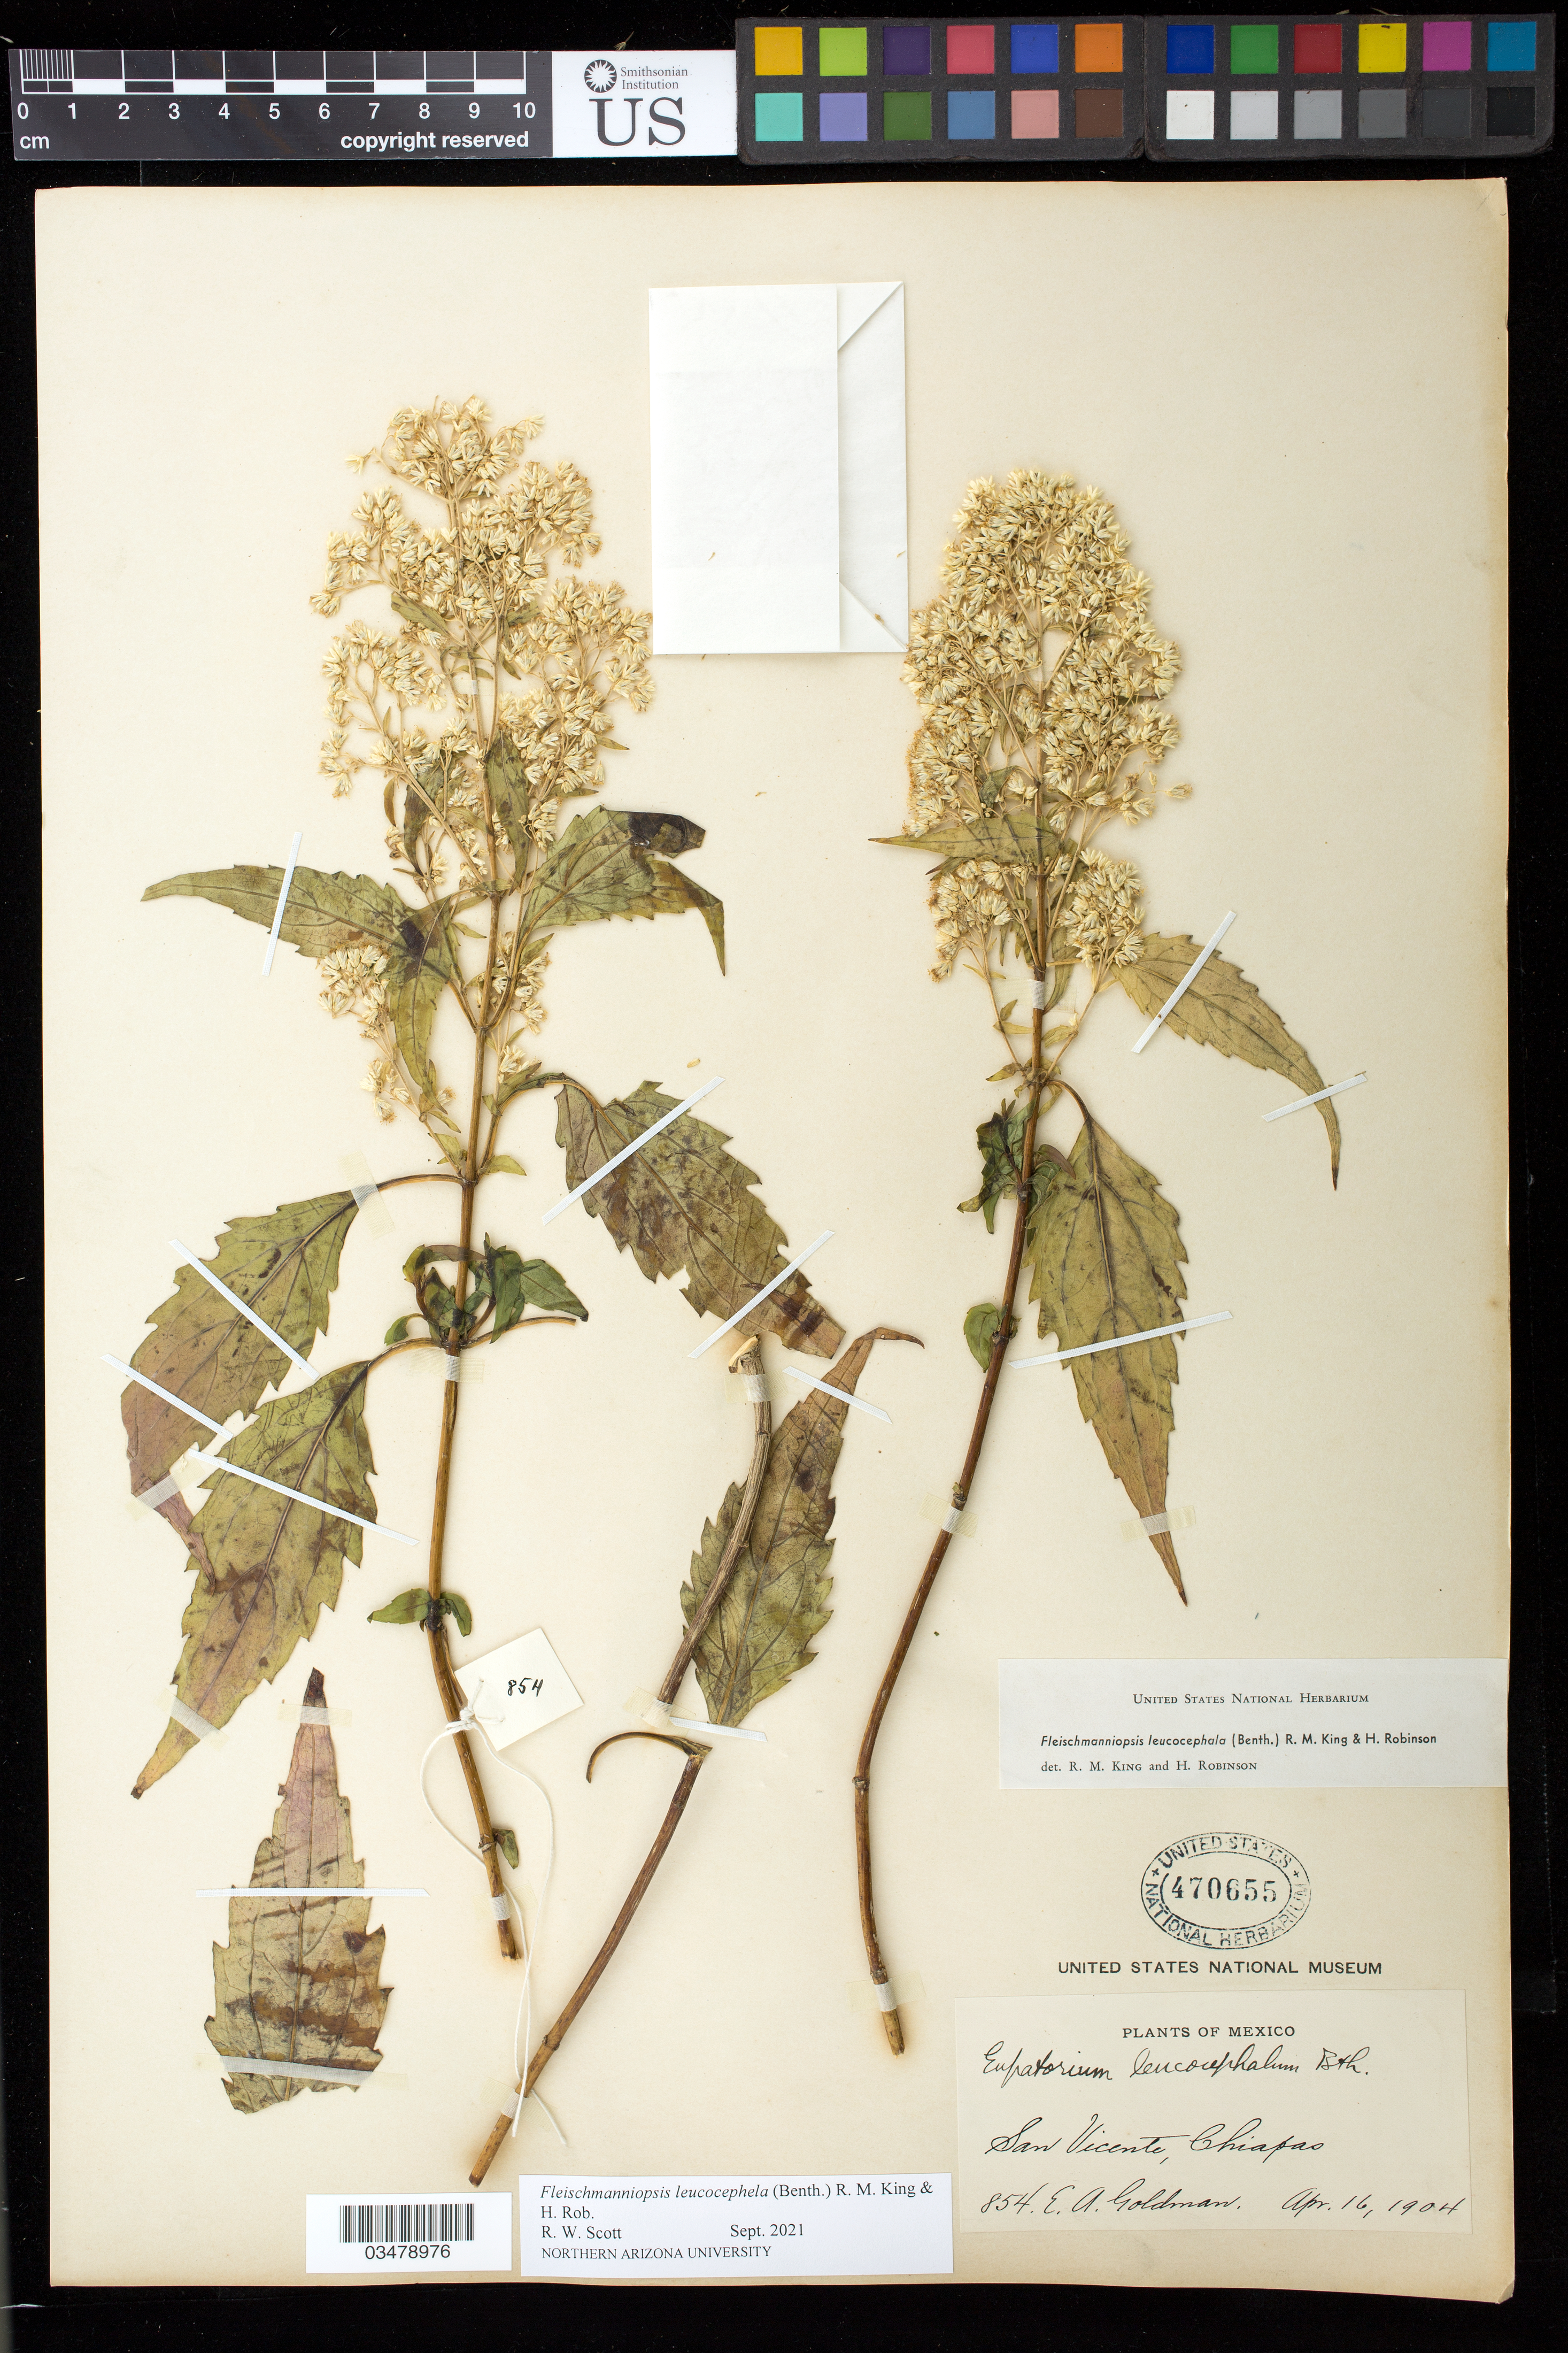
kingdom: Plantae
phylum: Tracheophyta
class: Magnoliopsida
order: Asterales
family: Asteraceae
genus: Fleischmanniopsis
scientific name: Fleischmanniopsis leucocephala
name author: (Benth.) R.M. King & H. Rob.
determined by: Scott, R. W.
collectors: E. A. Goldman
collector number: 854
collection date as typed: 16 Apr 1904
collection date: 1904-04-16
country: Mexico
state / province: Chiapas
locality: San Vicente, Chiapas.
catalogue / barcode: US 470655